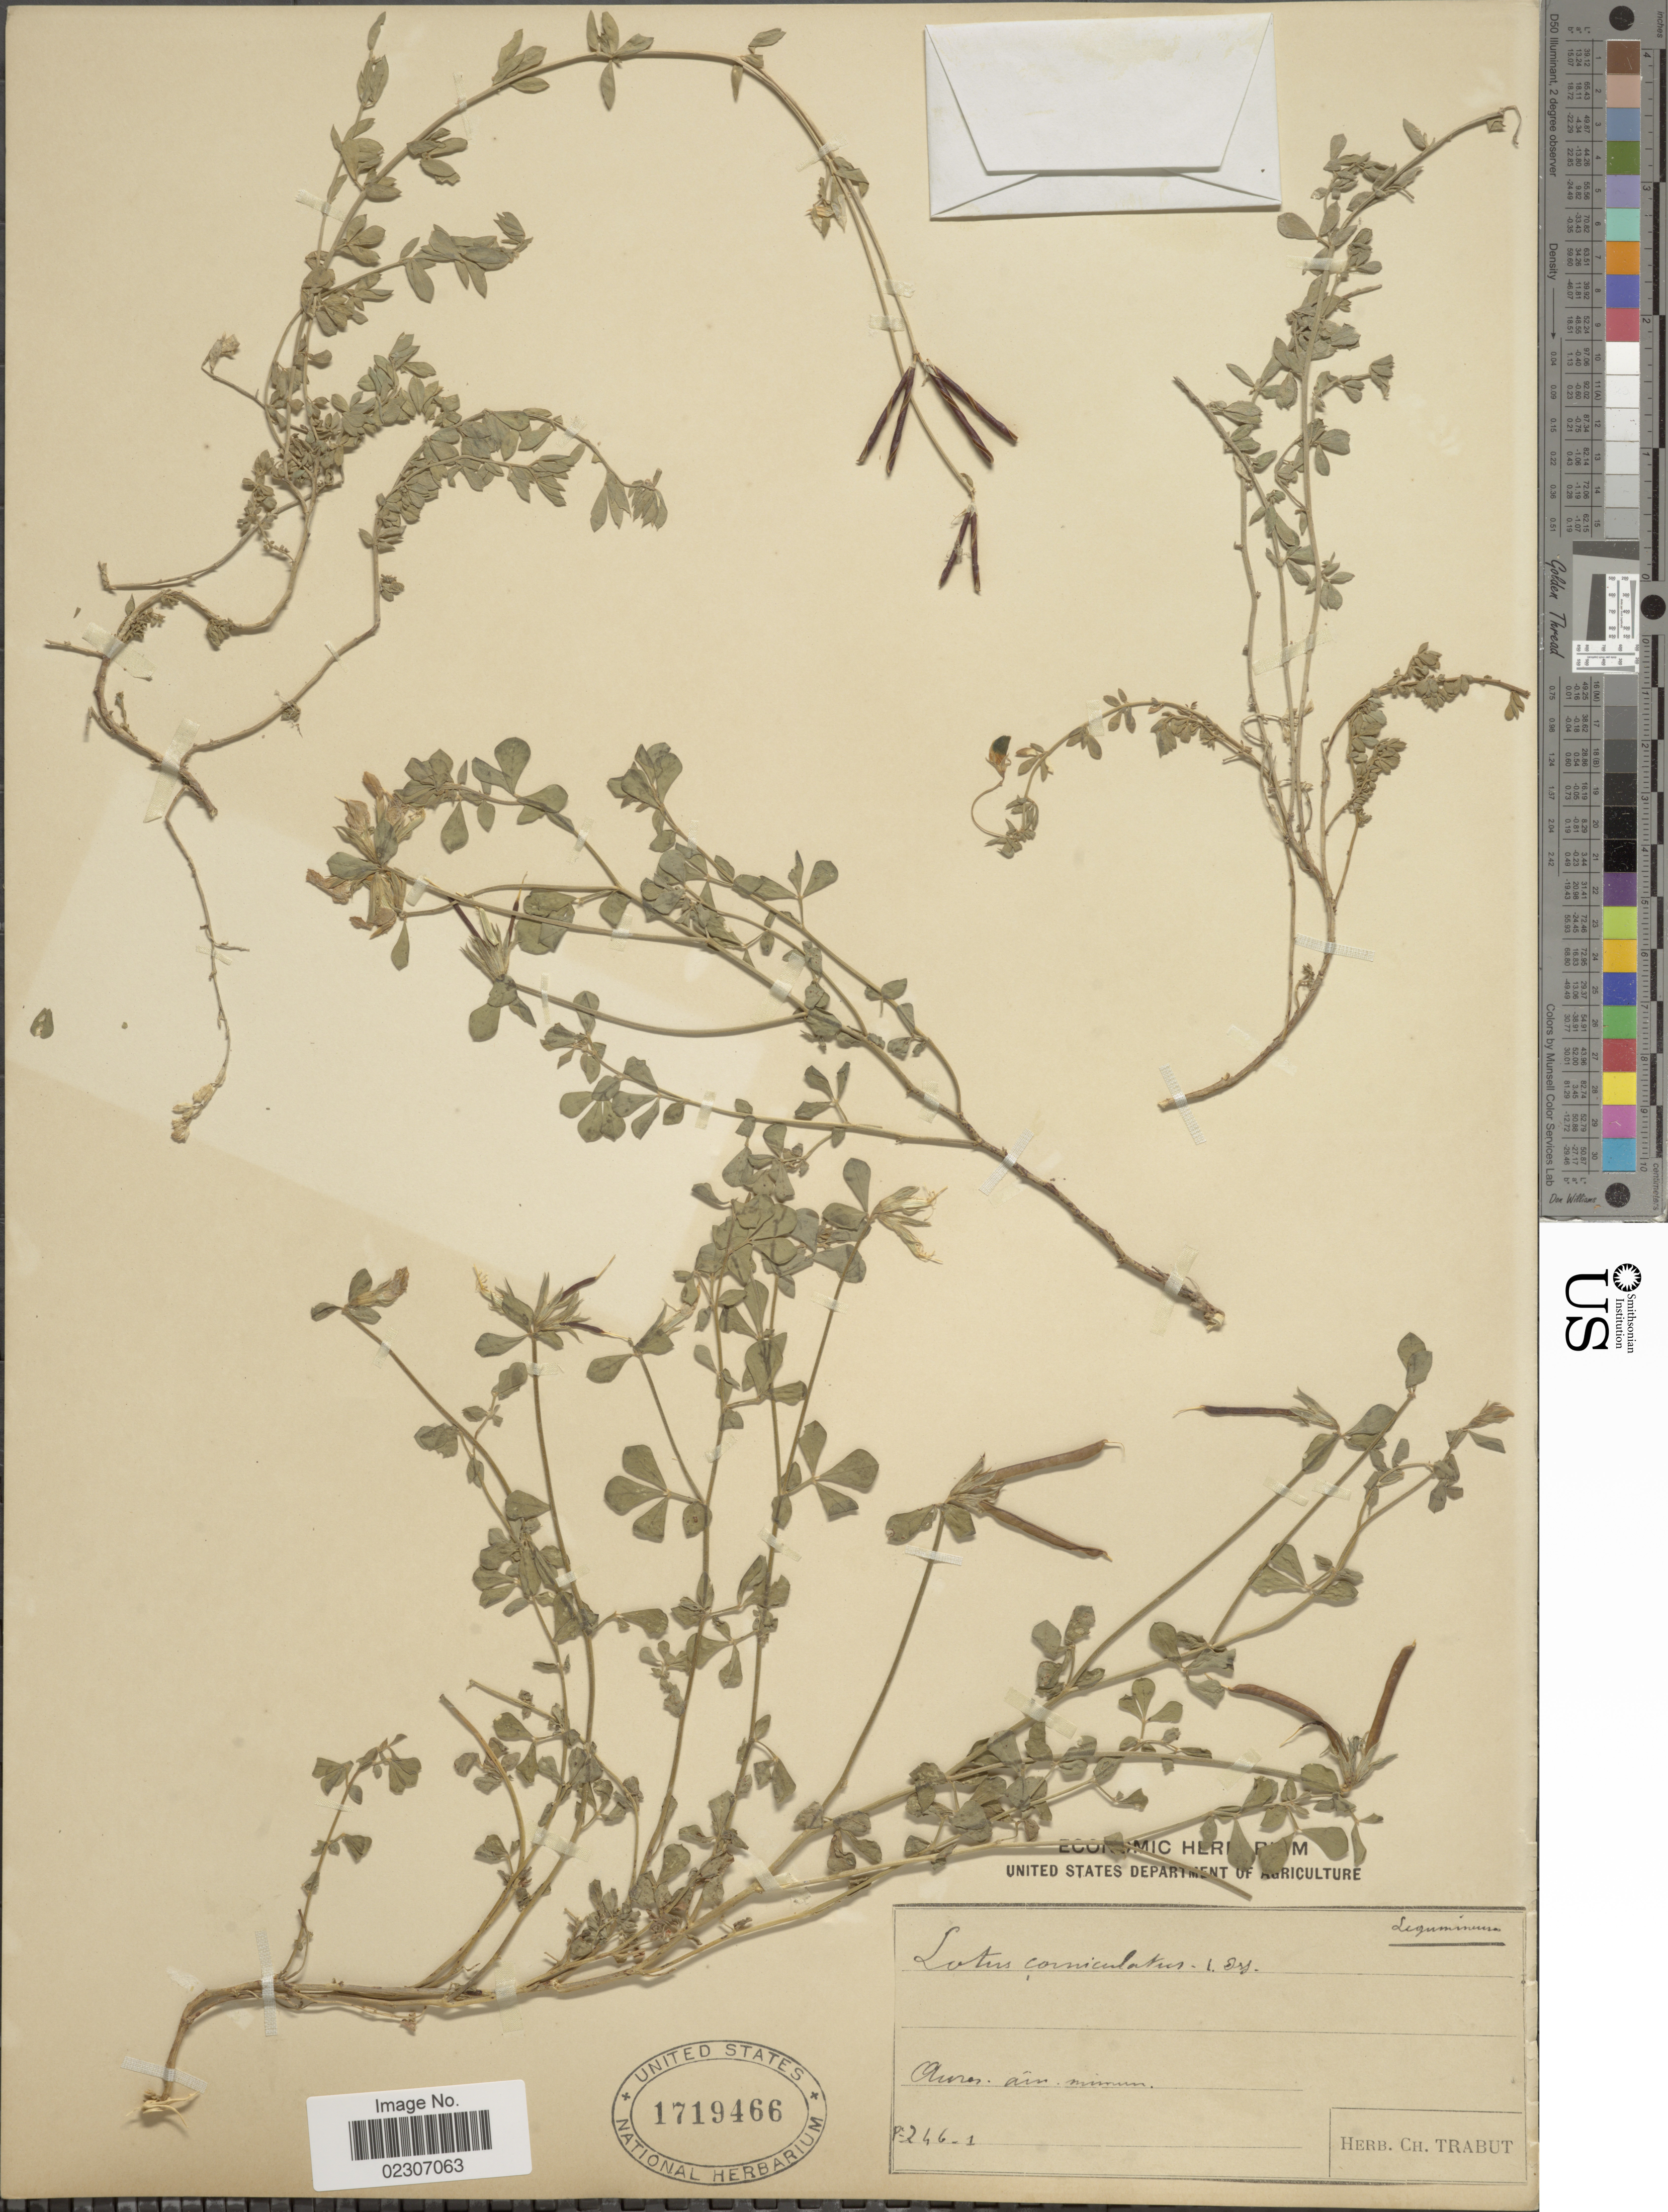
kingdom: Plantae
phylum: Tracheophyta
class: Magnoliopsida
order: Fabales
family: Fabaceae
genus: Lotus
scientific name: Lotus corniculatus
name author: L.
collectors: Ex herb. Ch. Trabut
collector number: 246-1?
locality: Aures. aïn minnum [interpreted]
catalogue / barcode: US 1719466